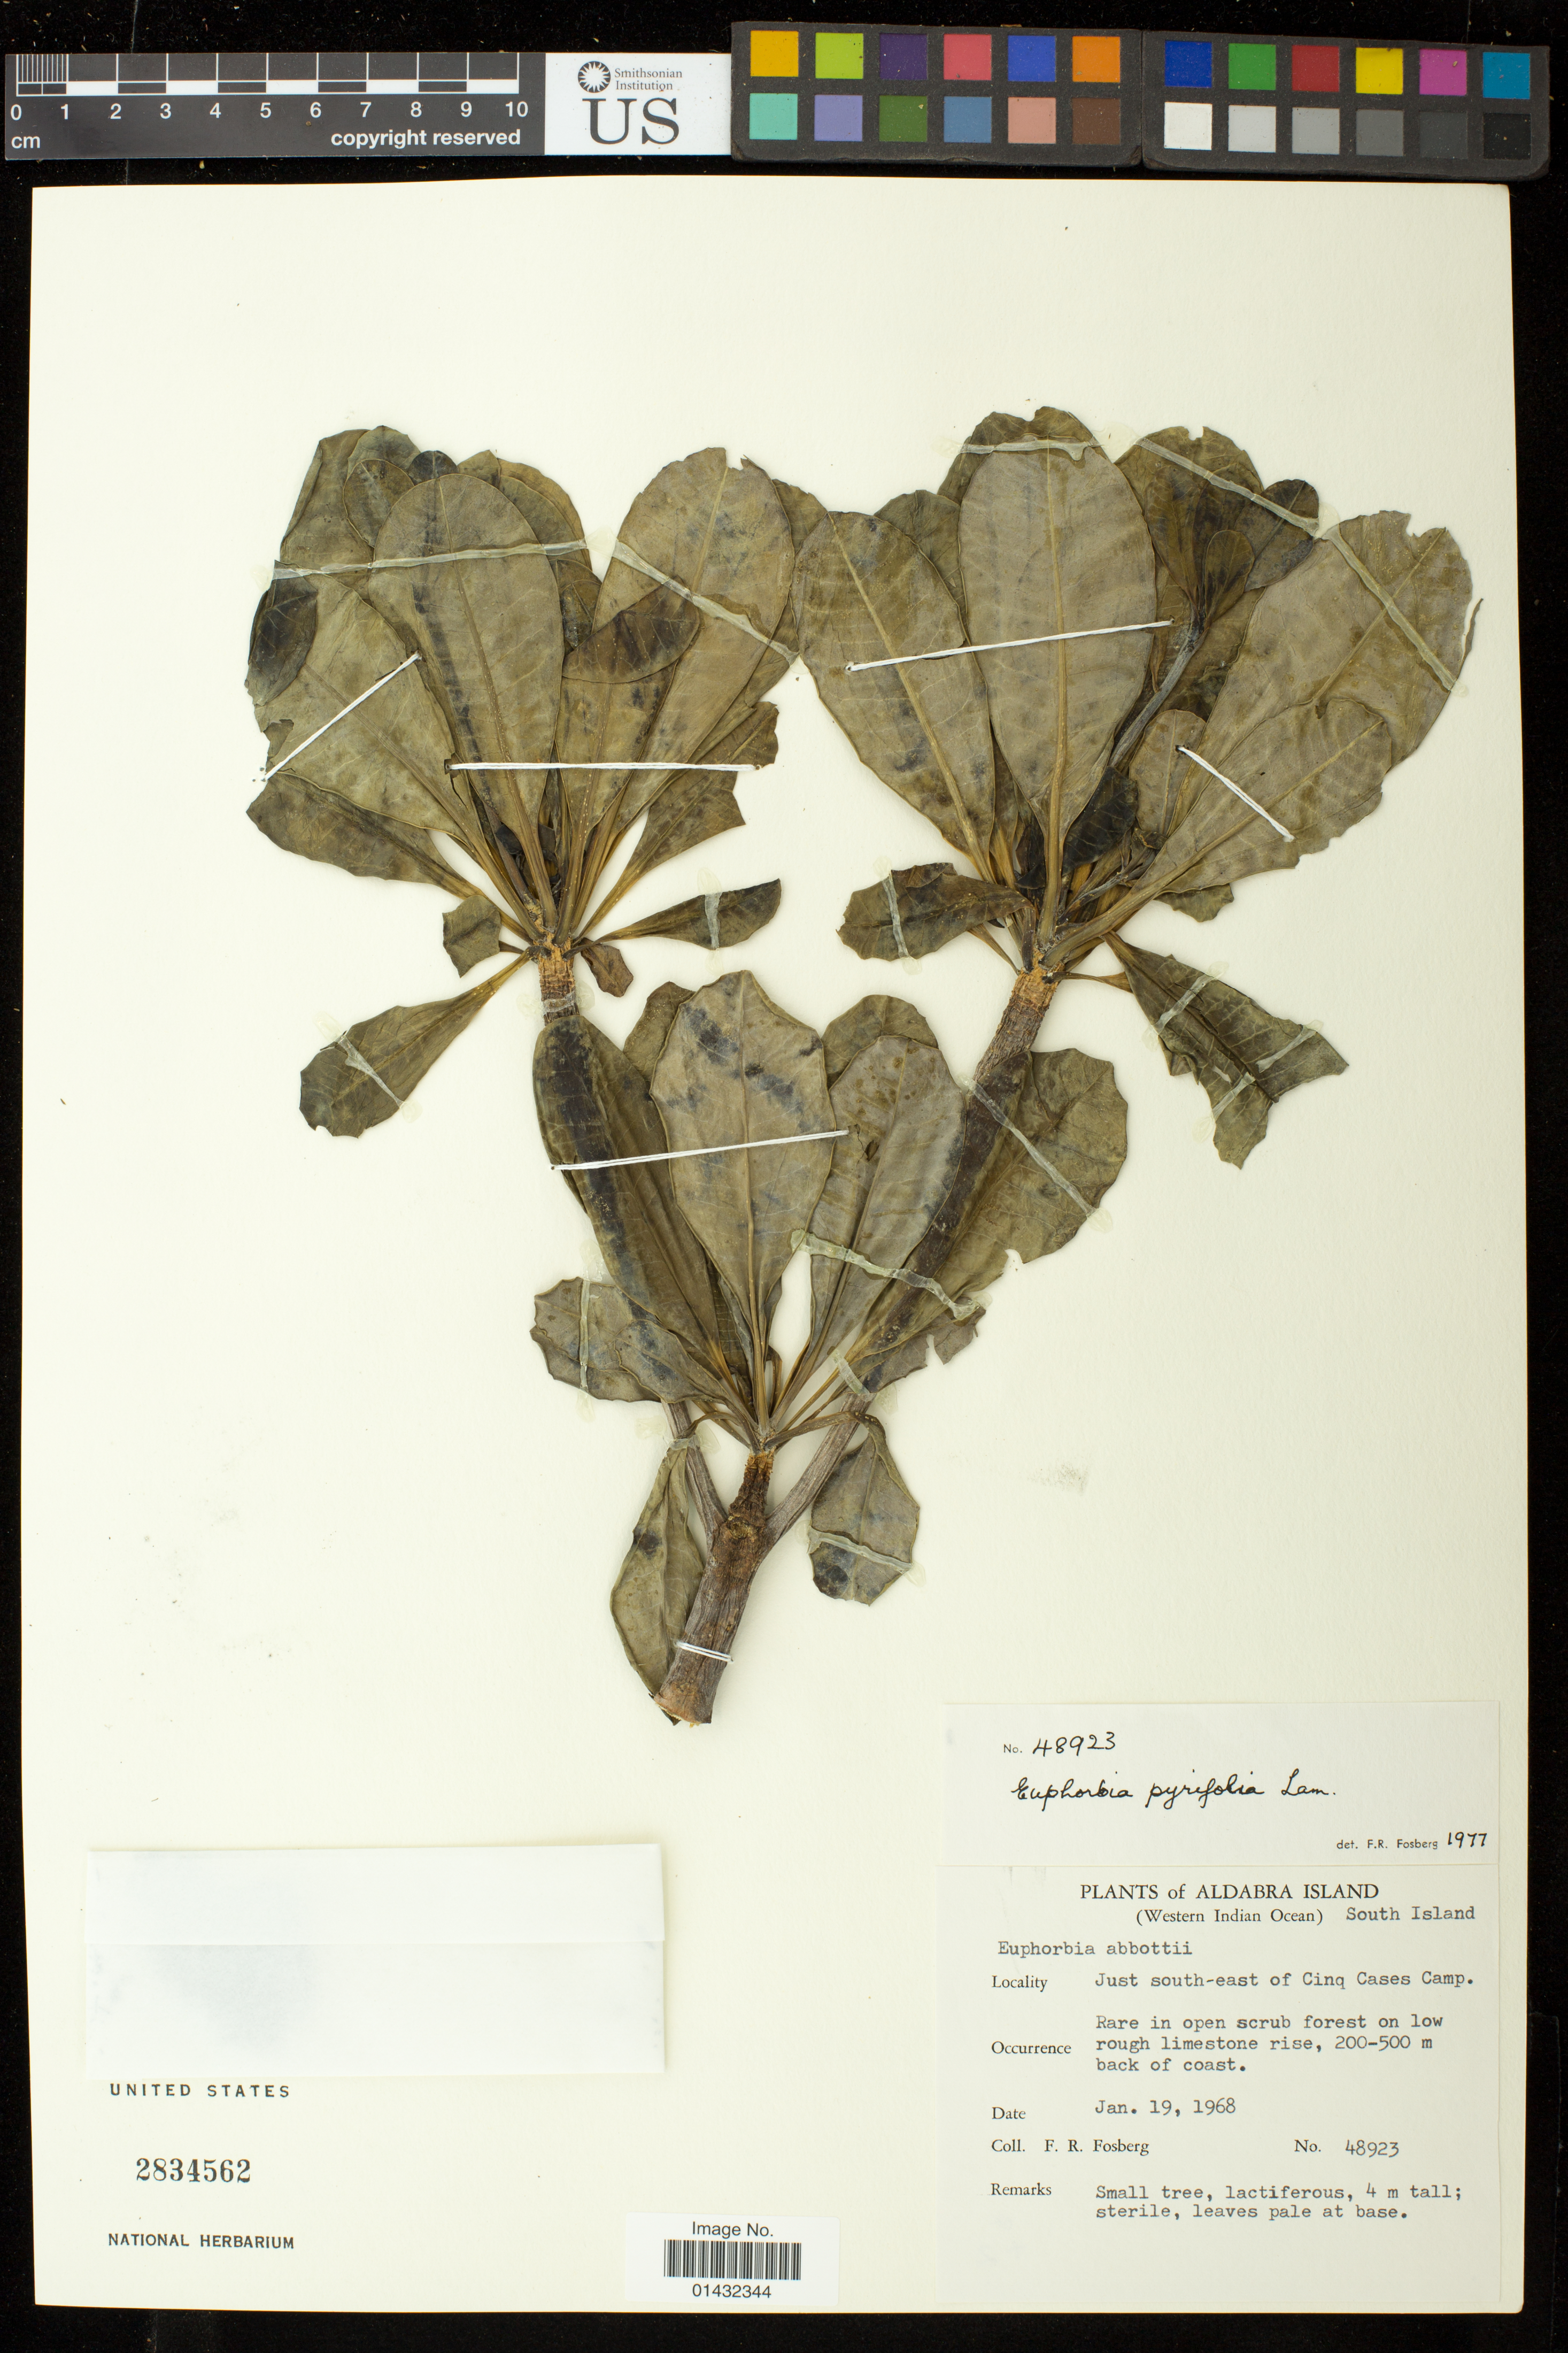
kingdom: Plantae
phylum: Tracheophyta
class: Magnoliopsida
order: Malpighiales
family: Euphorbiaceae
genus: Euphorbia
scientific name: Euphorbia pyrifolia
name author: Lam.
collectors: F. R. Fosberg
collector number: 48923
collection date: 1968-01-19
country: Seychelles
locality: South Island; Just south-east of Cinq Cases Camp; 200-500 m back of coast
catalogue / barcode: US 2834562